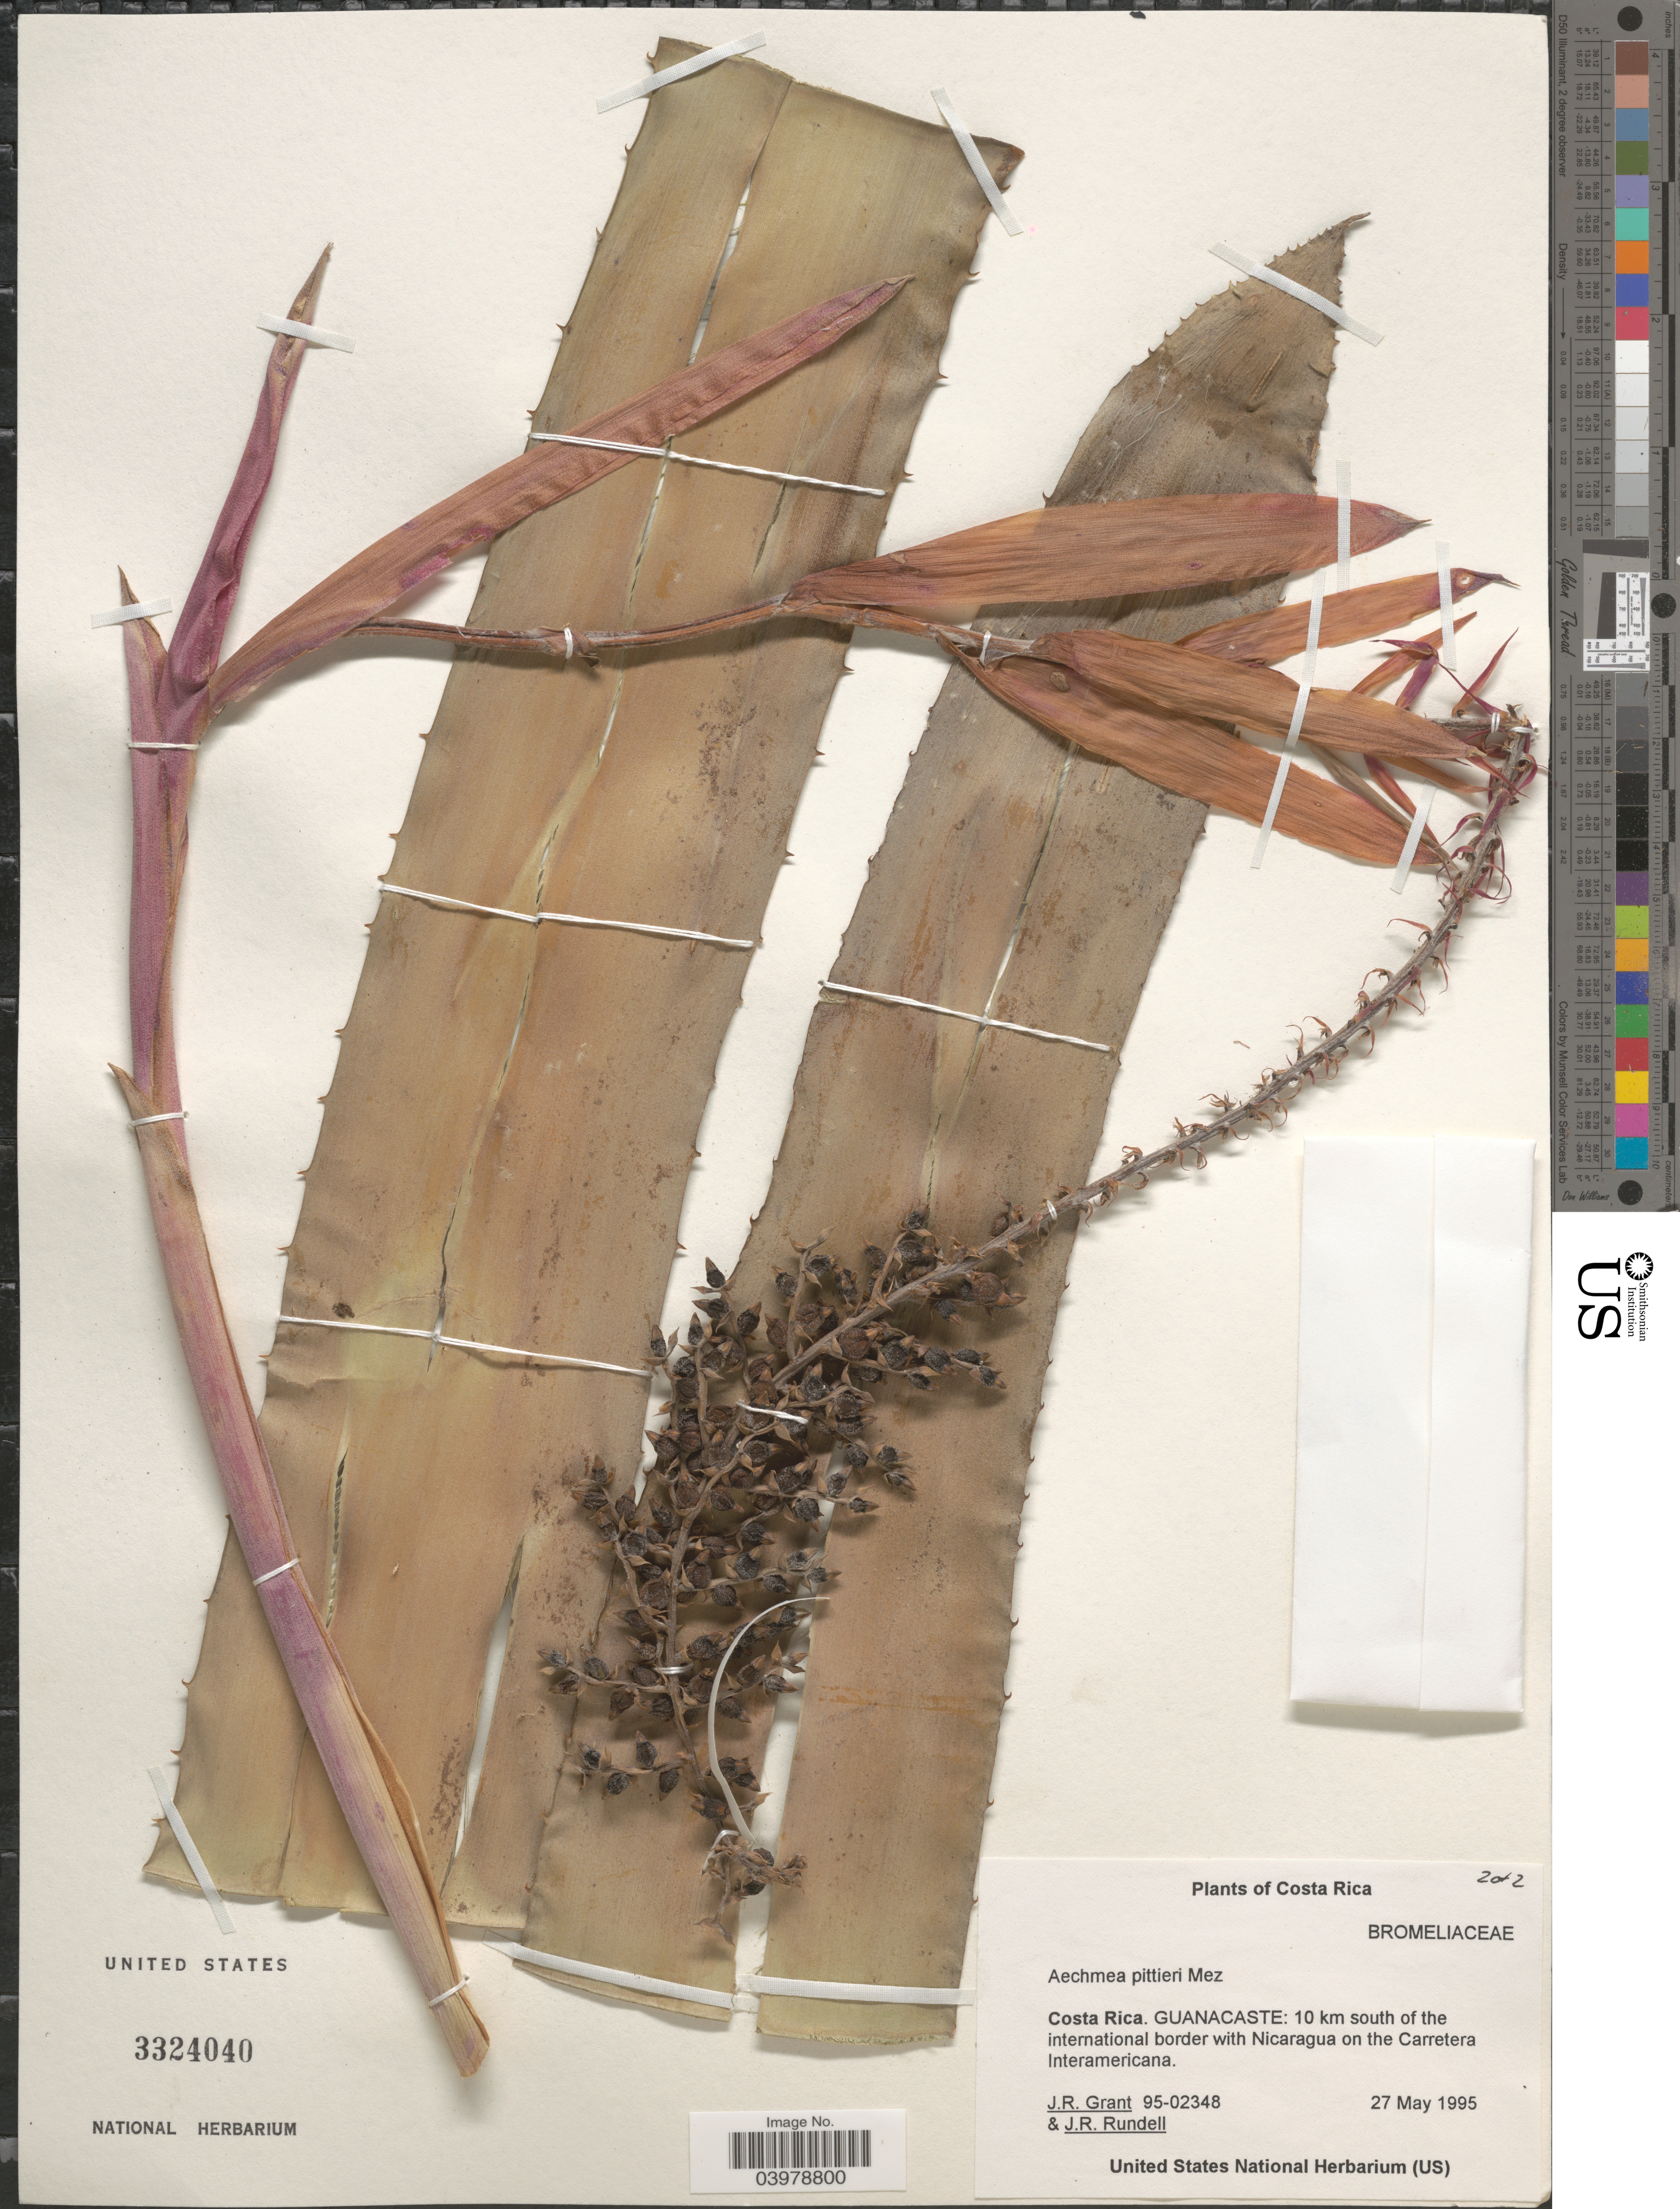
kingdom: Plantae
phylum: Tracheophyta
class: Liliopsida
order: Poales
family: Bromeliaceae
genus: Aechmea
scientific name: Aechmea pittieri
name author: Mez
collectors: J. Grant & J. R. Rundell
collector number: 95-02348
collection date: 1995-05-27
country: Costa Rica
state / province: Guanacaste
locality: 10 km south of the international border with Nicaragua on the Carretera Interamericana.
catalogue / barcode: US 3324040